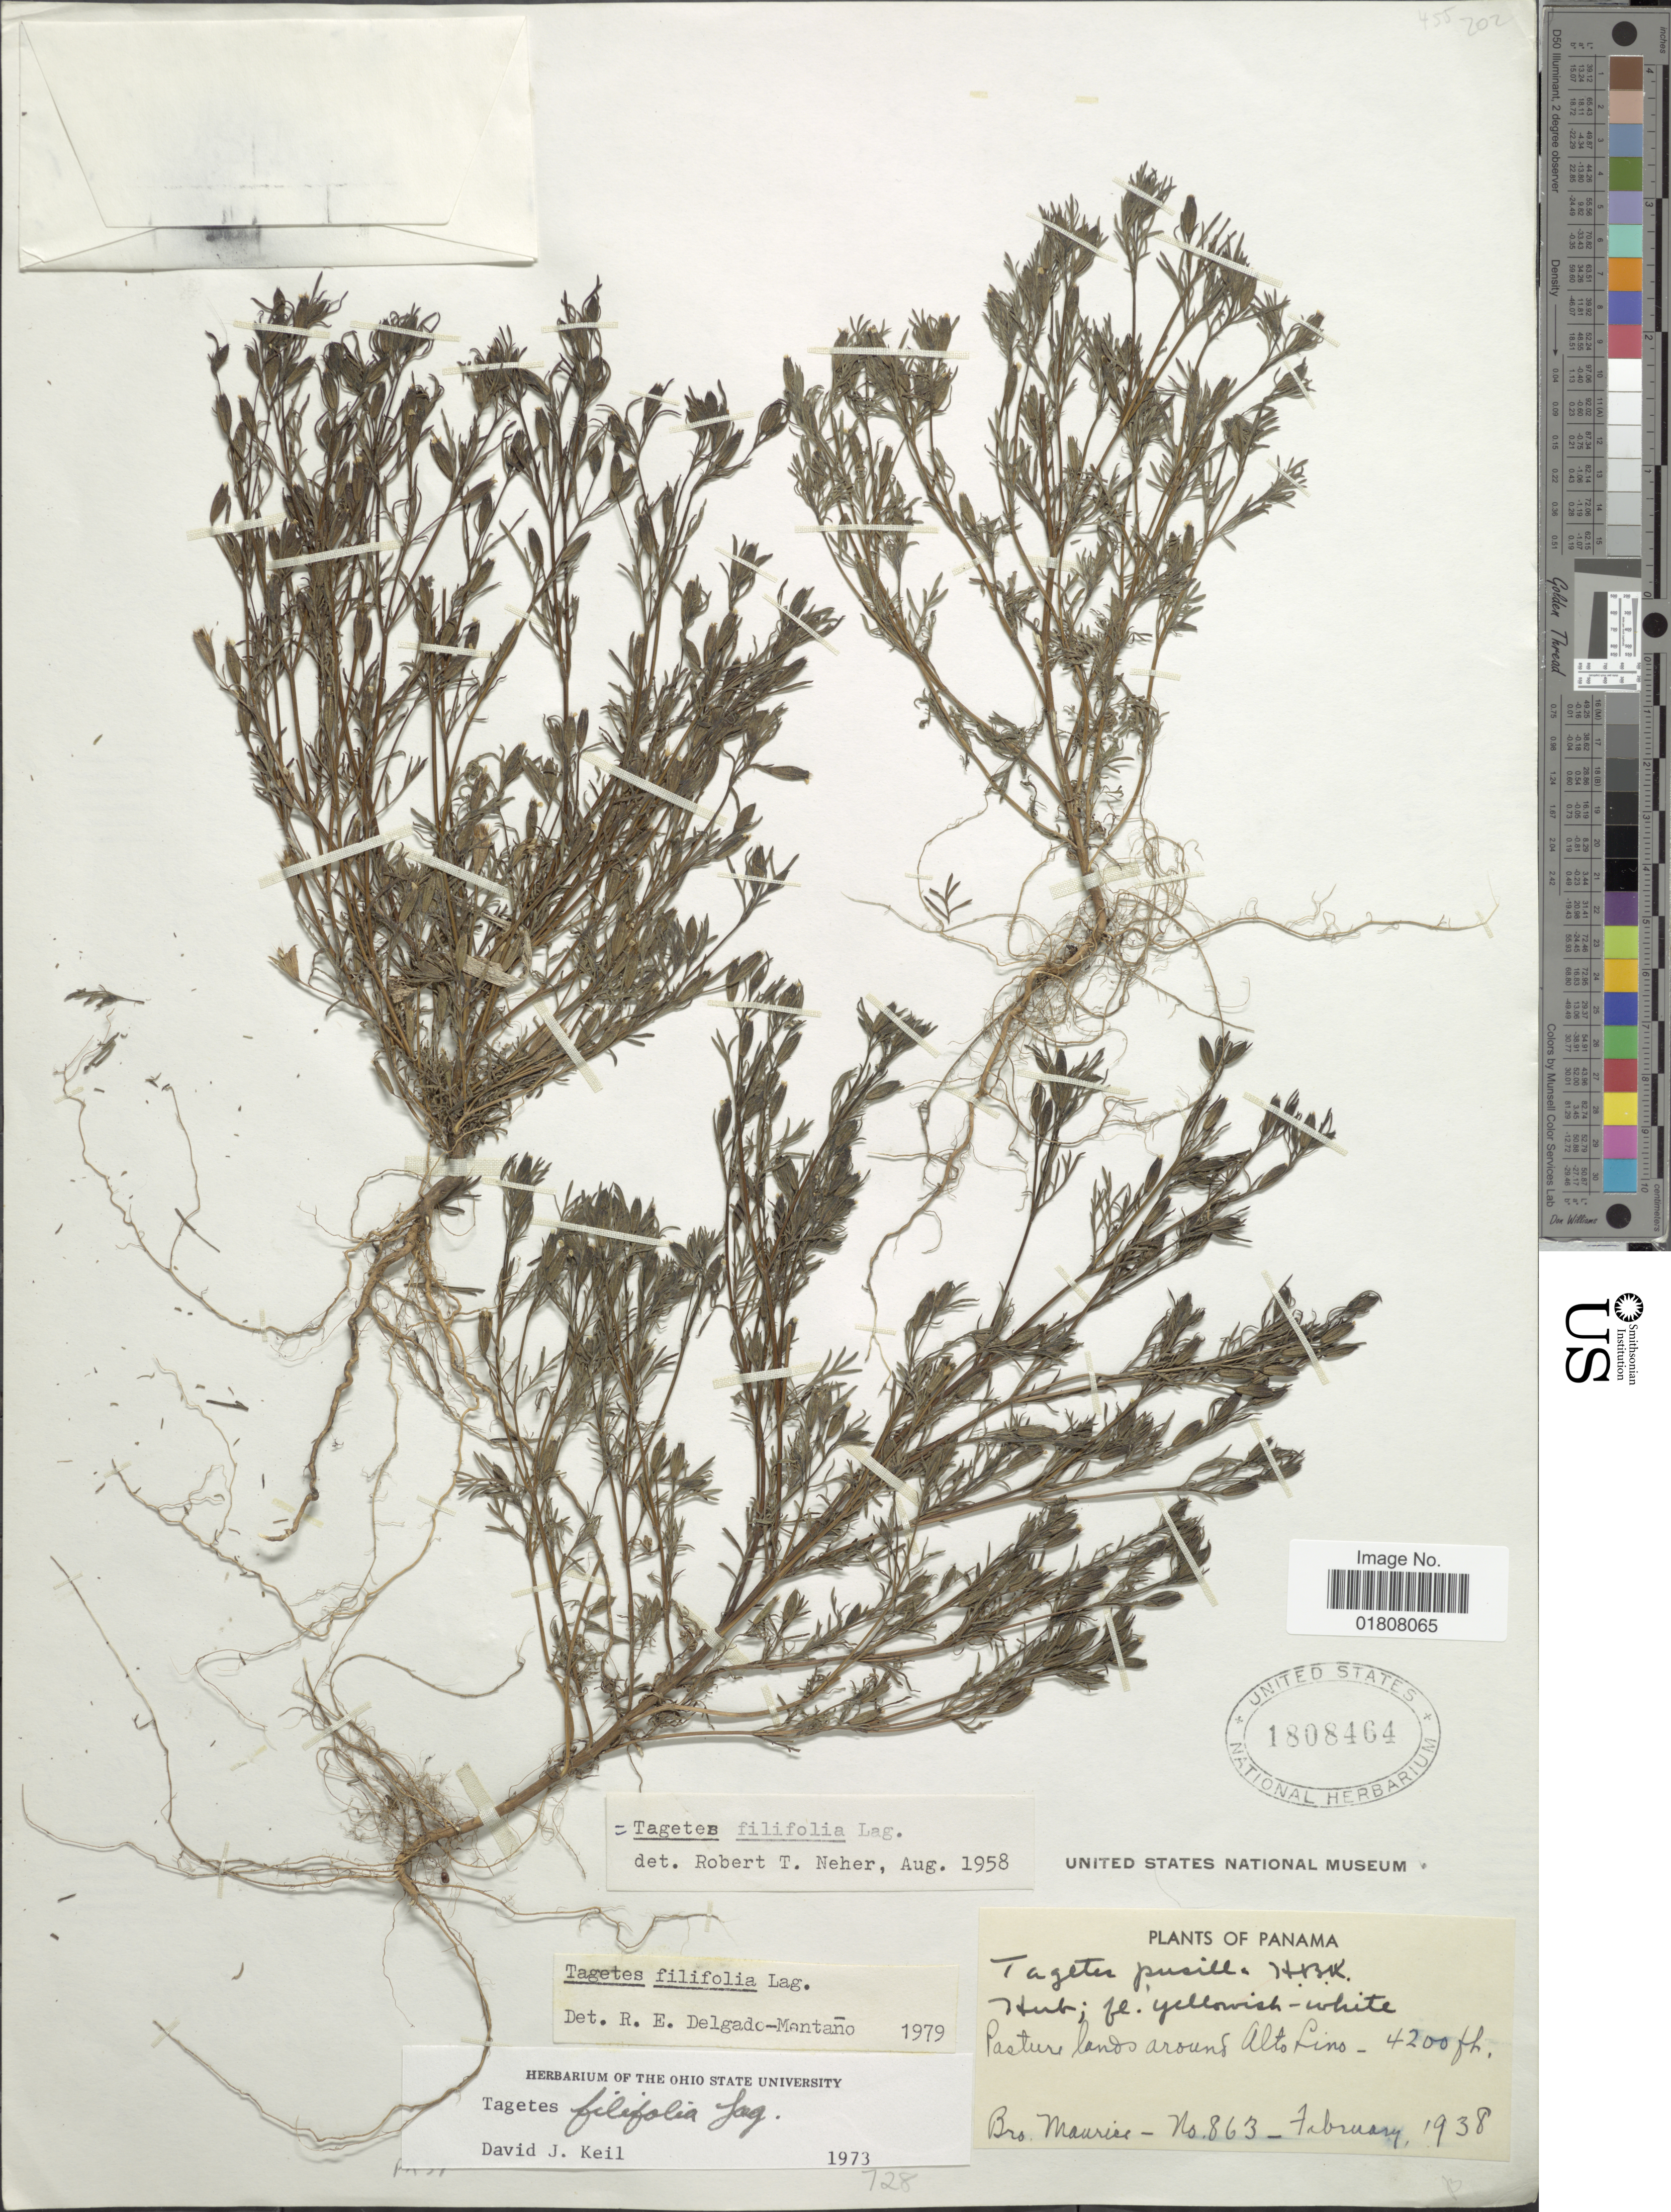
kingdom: Plantae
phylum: Tracheophyta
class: Magnoliopsida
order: Asterales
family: Asteraceae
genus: Tagetes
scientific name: Tagetes filifolia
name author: Lag.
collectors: B. Maurice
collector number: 863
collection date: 1938-02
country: Panama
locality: Pasture lanos around Alto Lino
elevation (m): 1280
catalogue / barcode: US 1808464